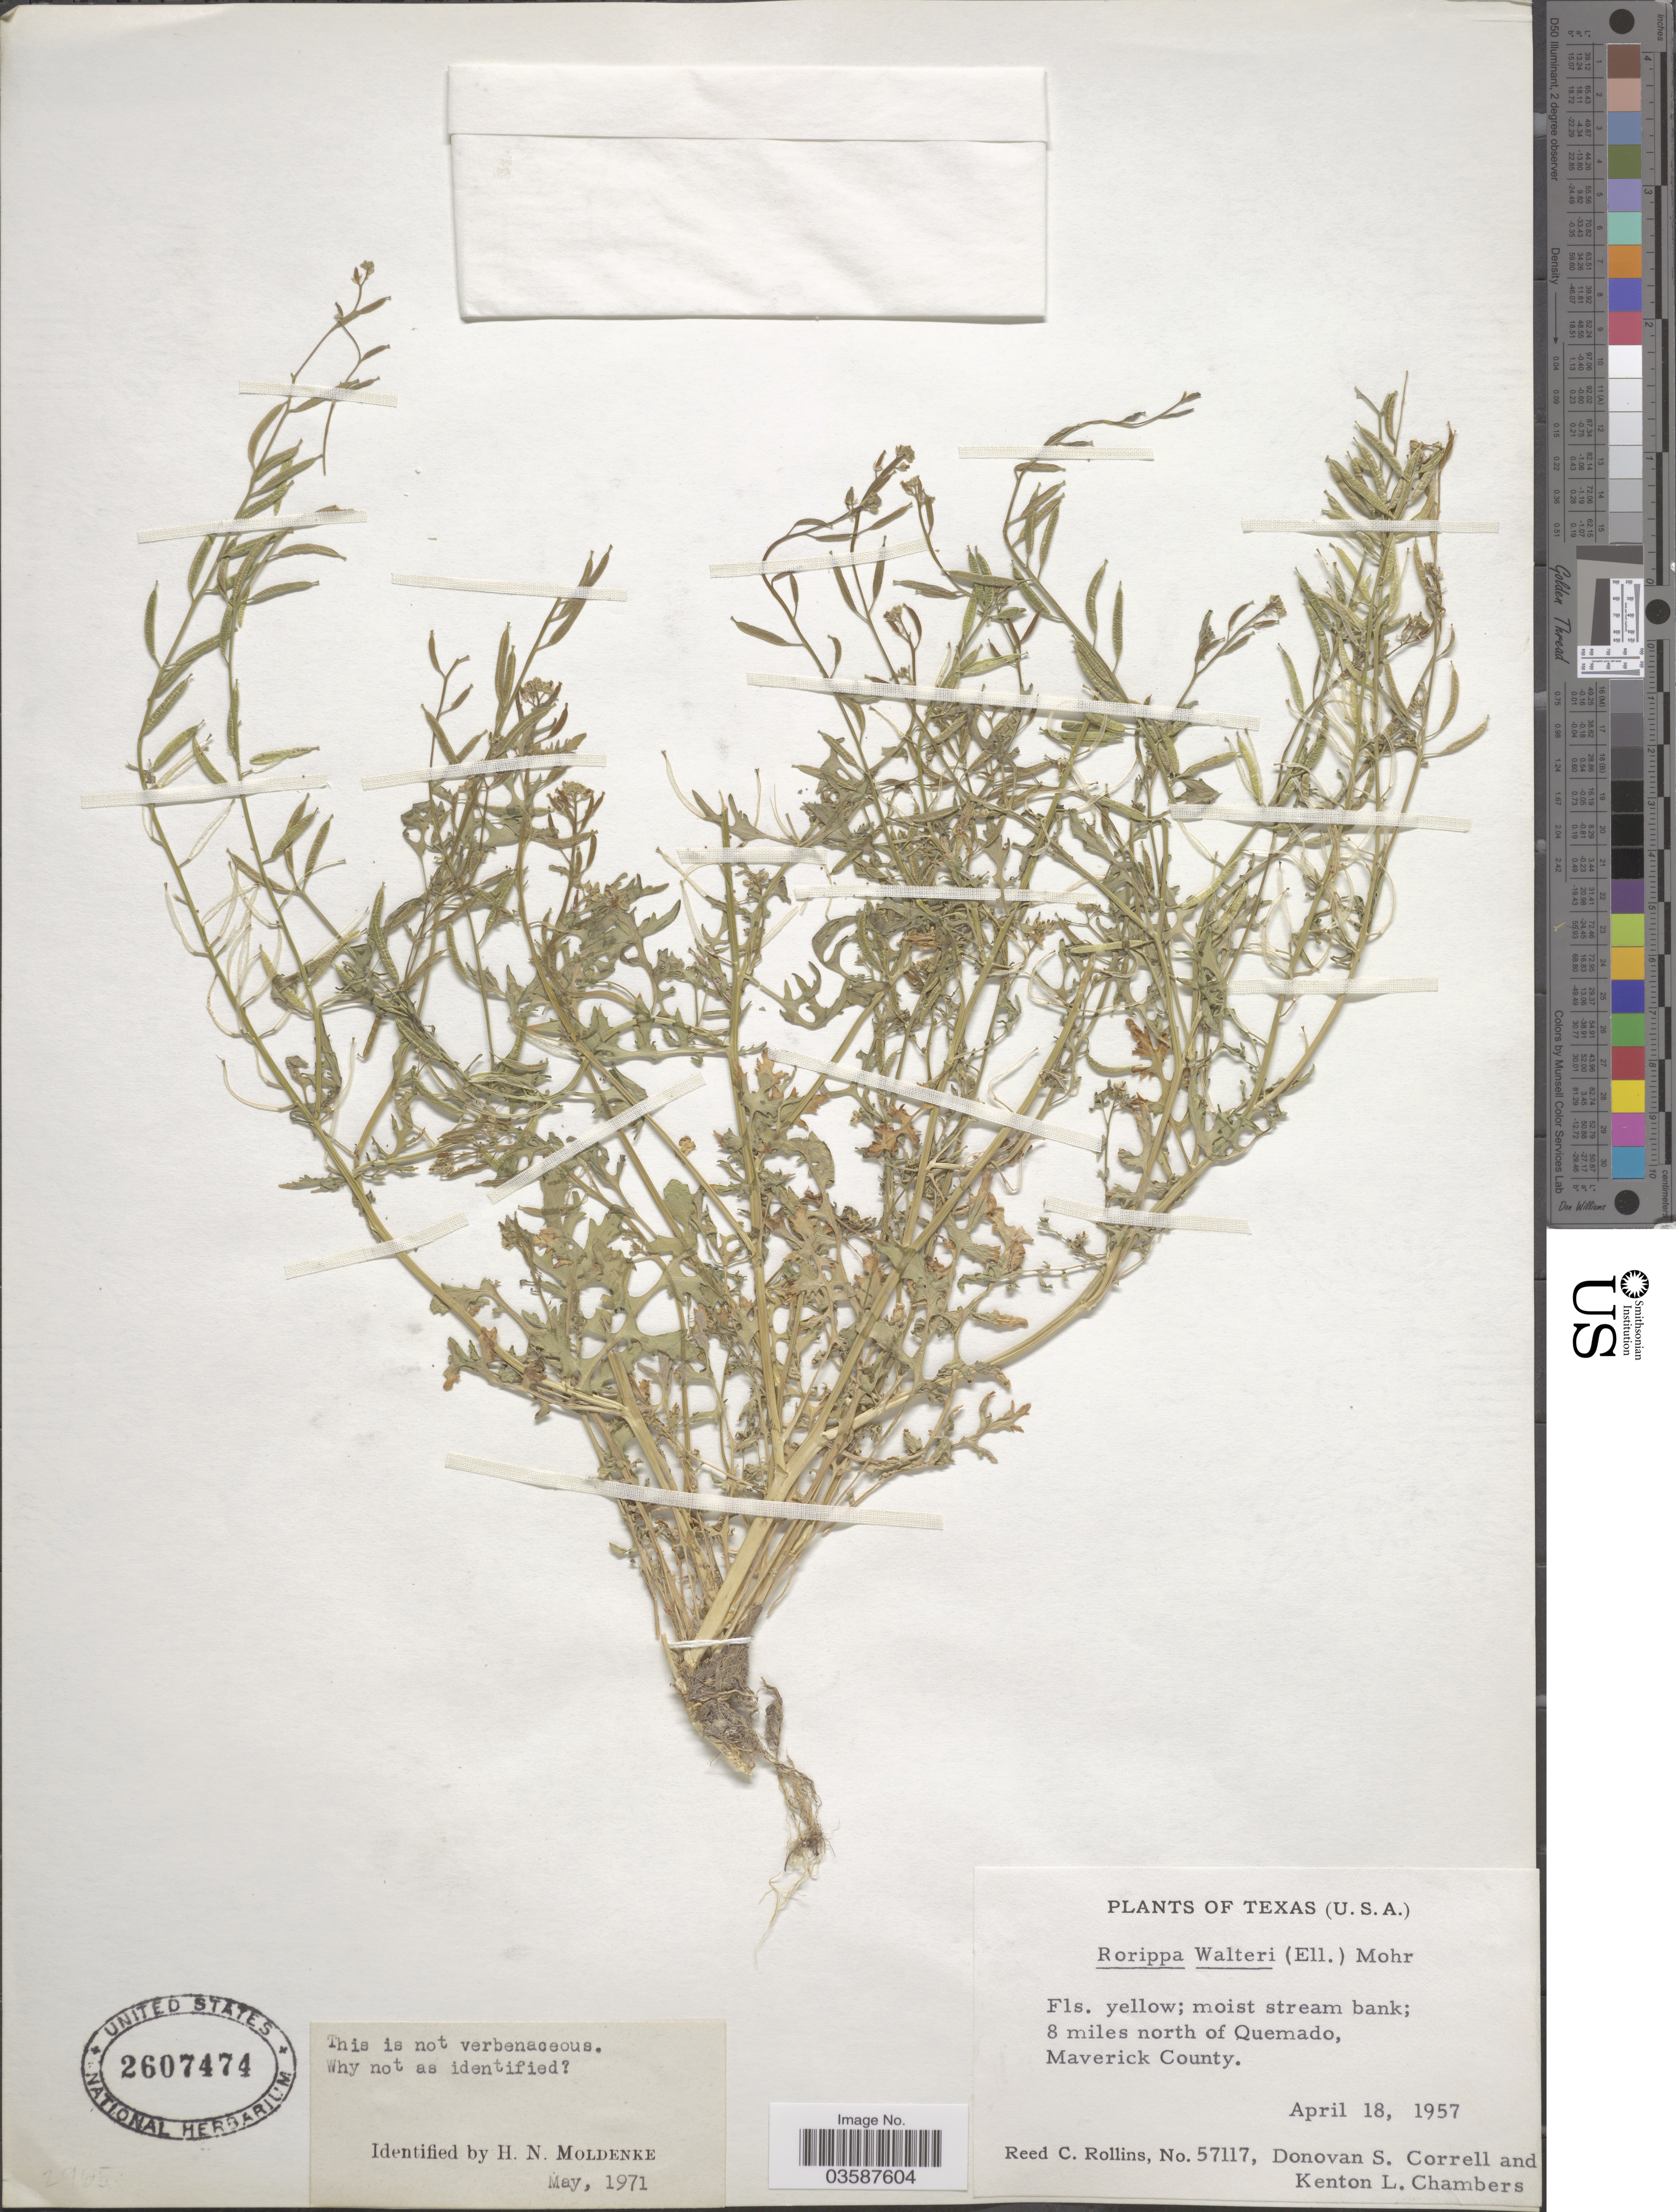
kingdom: Plantae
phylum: Tracheophyta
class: Magnoliopsida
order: Brassicales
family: Brassicaceae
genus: Rorippa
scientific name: Rorippa teres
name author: (Michx.) Stuckey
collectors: R. C. Rollins, D. S. Correll & K. L. Chambers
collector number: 57117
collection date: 1957-04-18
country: United States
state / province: Texas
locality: Moist stream bank; 8 miles north of Quemado, Maverick County.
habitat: moist stream bank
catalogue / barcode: US 2607474